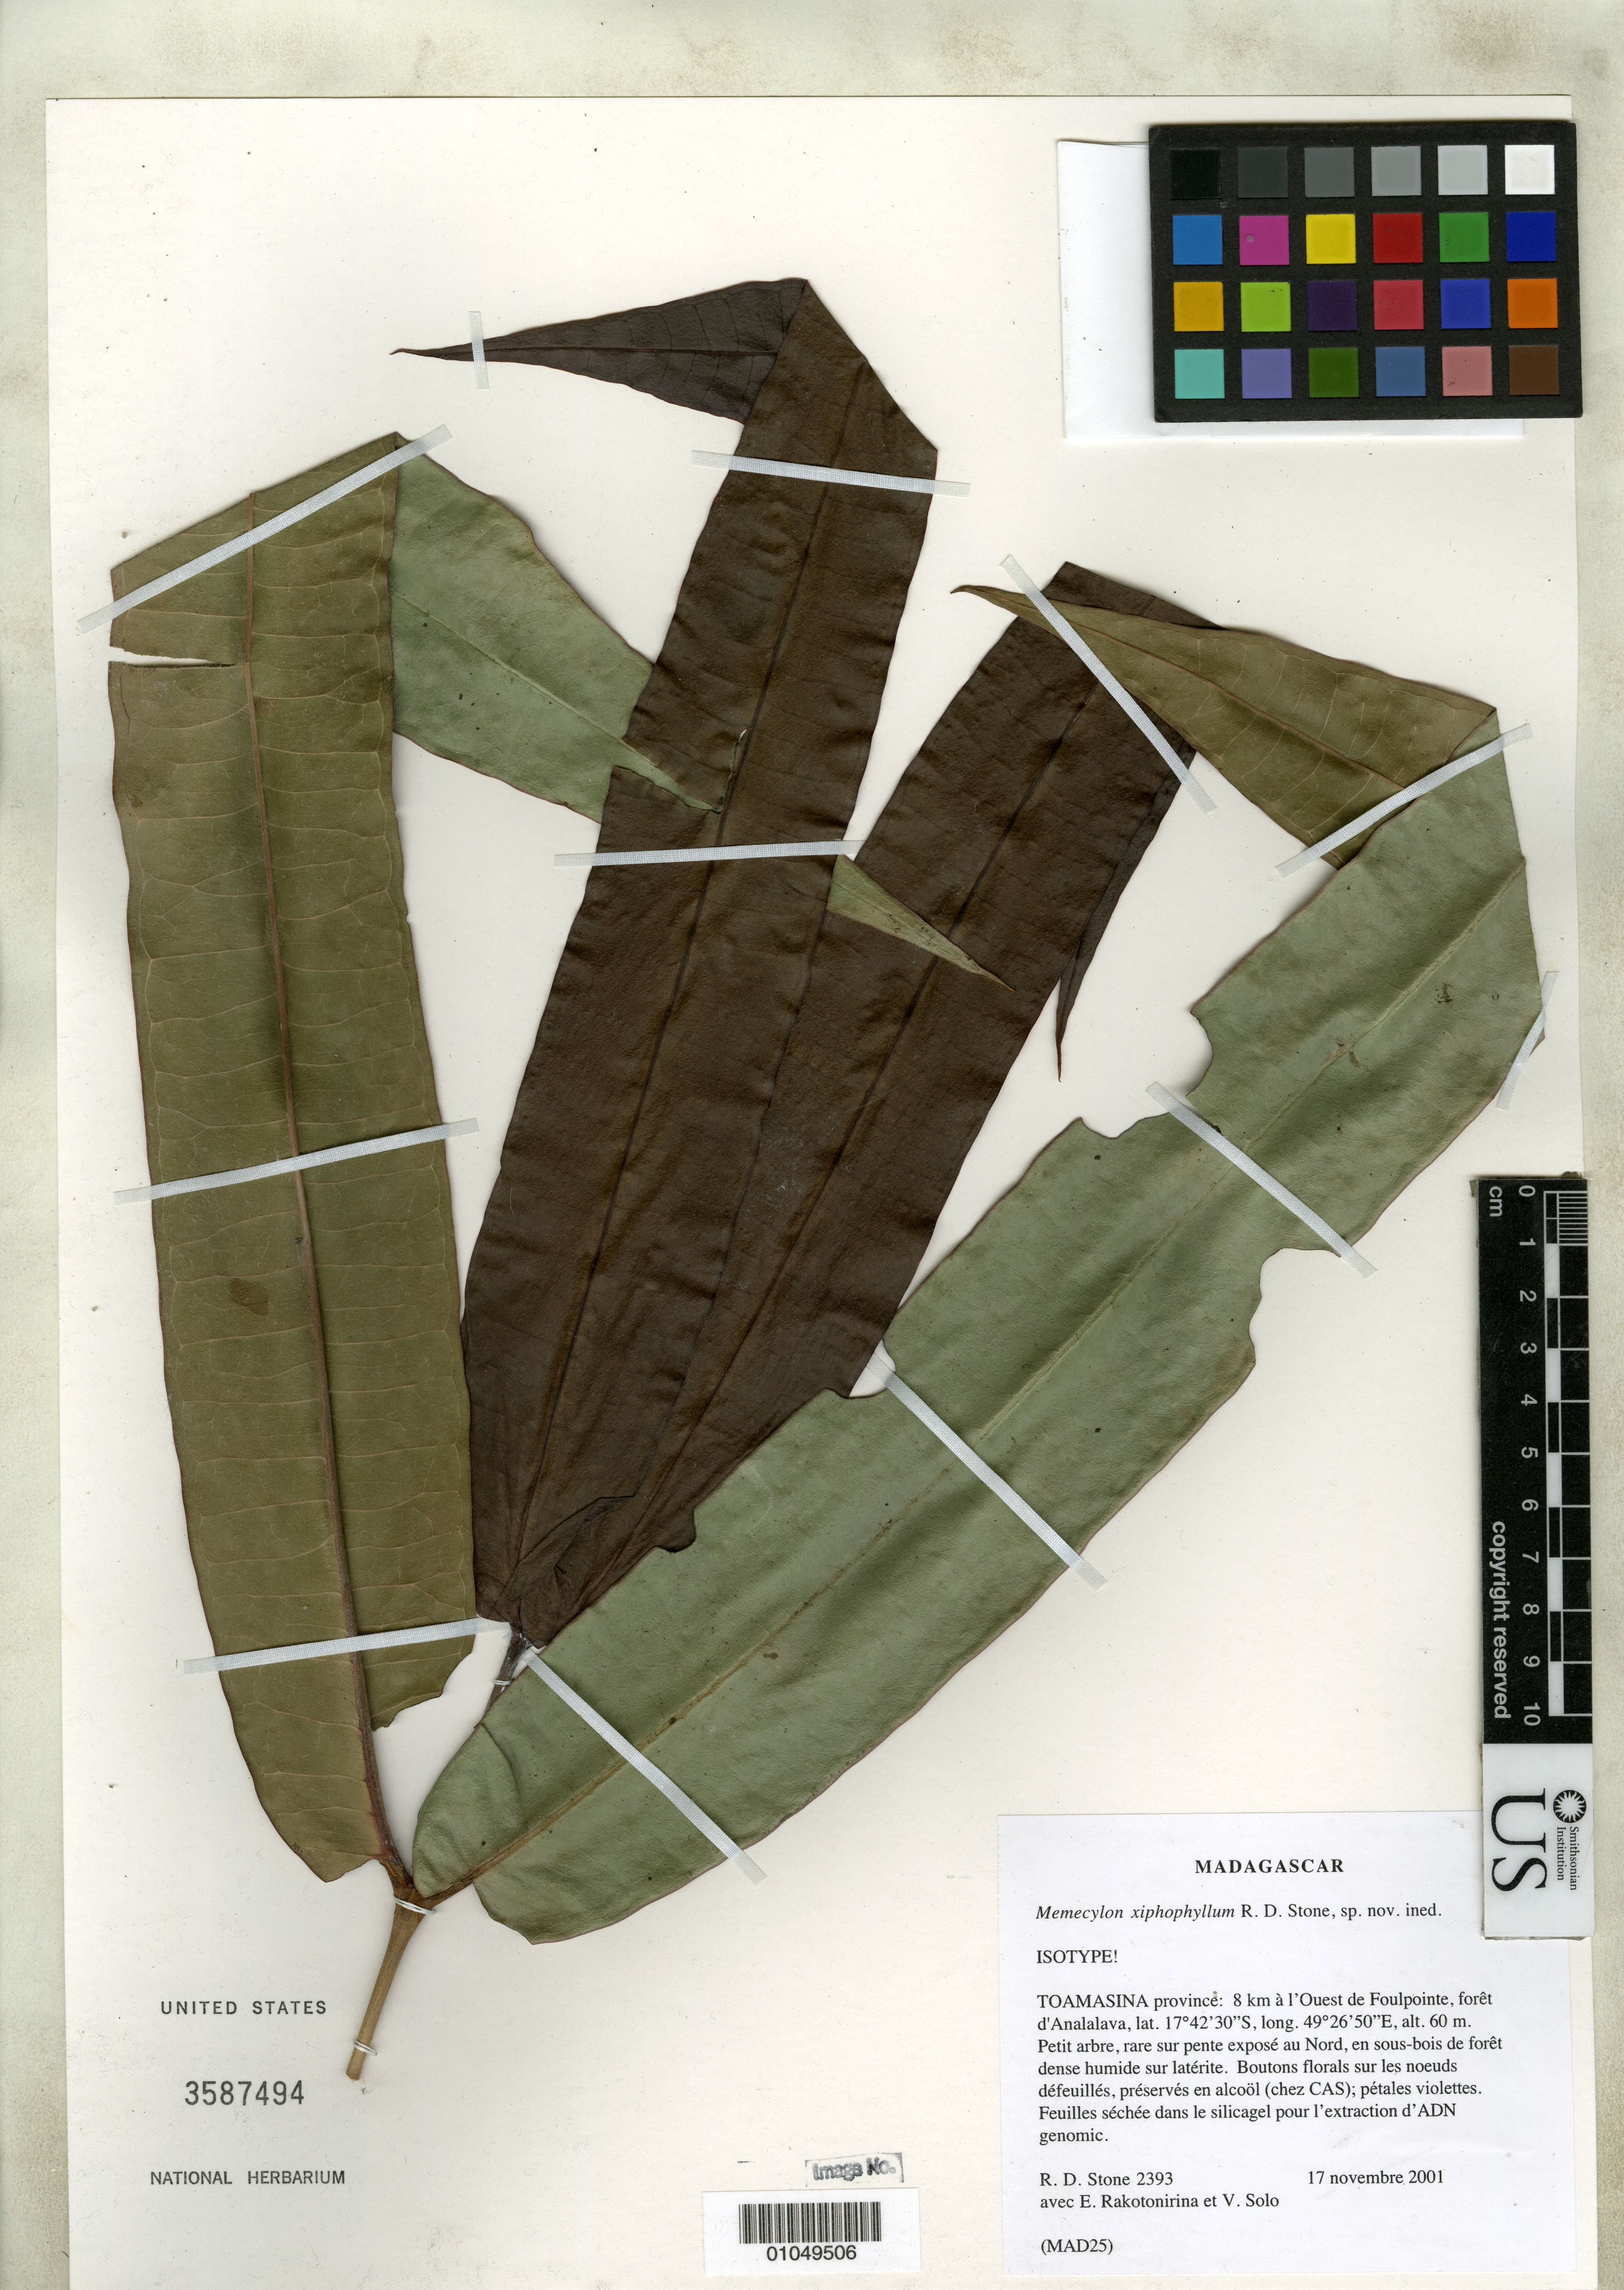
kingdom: Plantae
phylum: Tracheophyta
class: Magnoliopsida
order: Myrtales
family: Melastomataceae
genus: Memecylon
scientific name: Memecylon xiphophyllum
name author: R.D. Stone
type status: Isotype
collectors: R. D. Stone, E. Rakotonirina & V. Solo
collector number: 2393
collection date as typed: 17 Nov 2001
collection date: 2001-11-17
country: Madagascar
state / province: Atsinanana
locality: Toamasina province: 8 km à l'Ouest de Foulpointe, forêt d'Analalava.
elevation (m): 60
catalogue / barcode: US 3587494